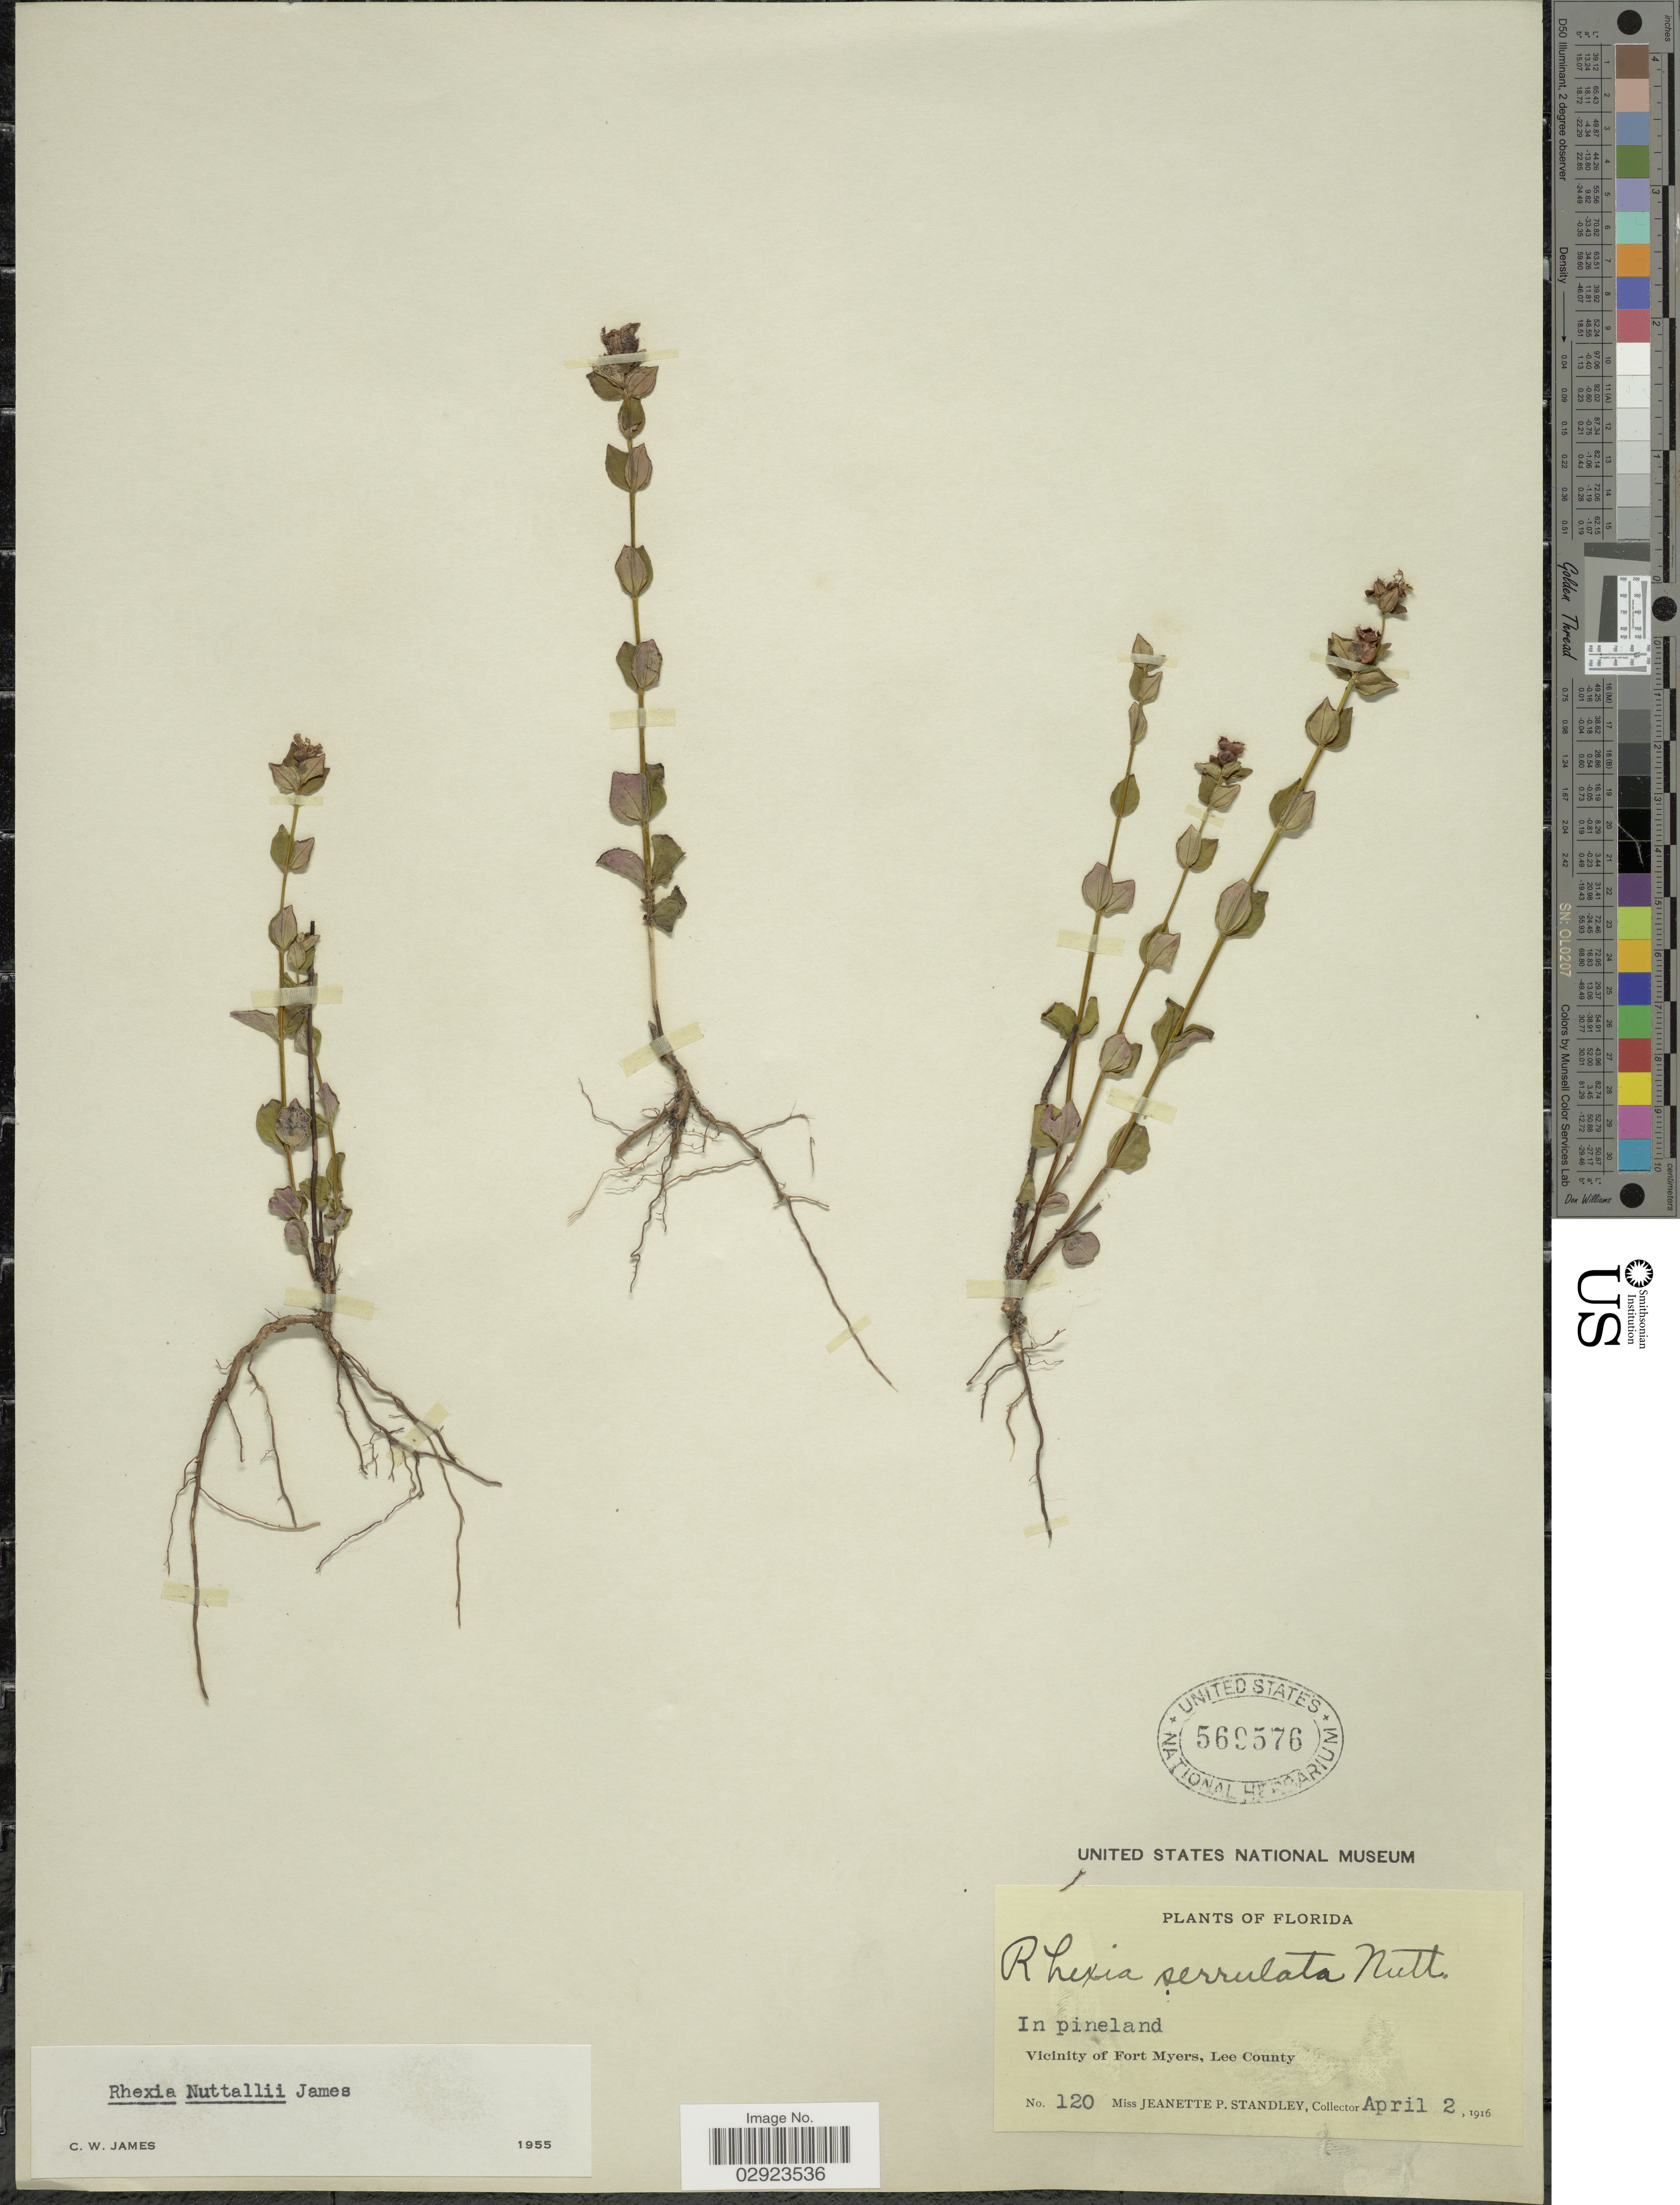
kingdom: Plantae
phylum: Tracheophyta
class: Magnoliopsida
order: Myrtales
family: Melastomataceae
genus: Rhexia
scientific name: Rhexia nuttallii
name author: C.W. James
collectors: J. P. Standley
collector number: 120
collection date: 1916-04-02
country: United States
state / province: Florida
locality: Vicinity of Fort Myers, Lee County.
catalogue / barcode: US 569576